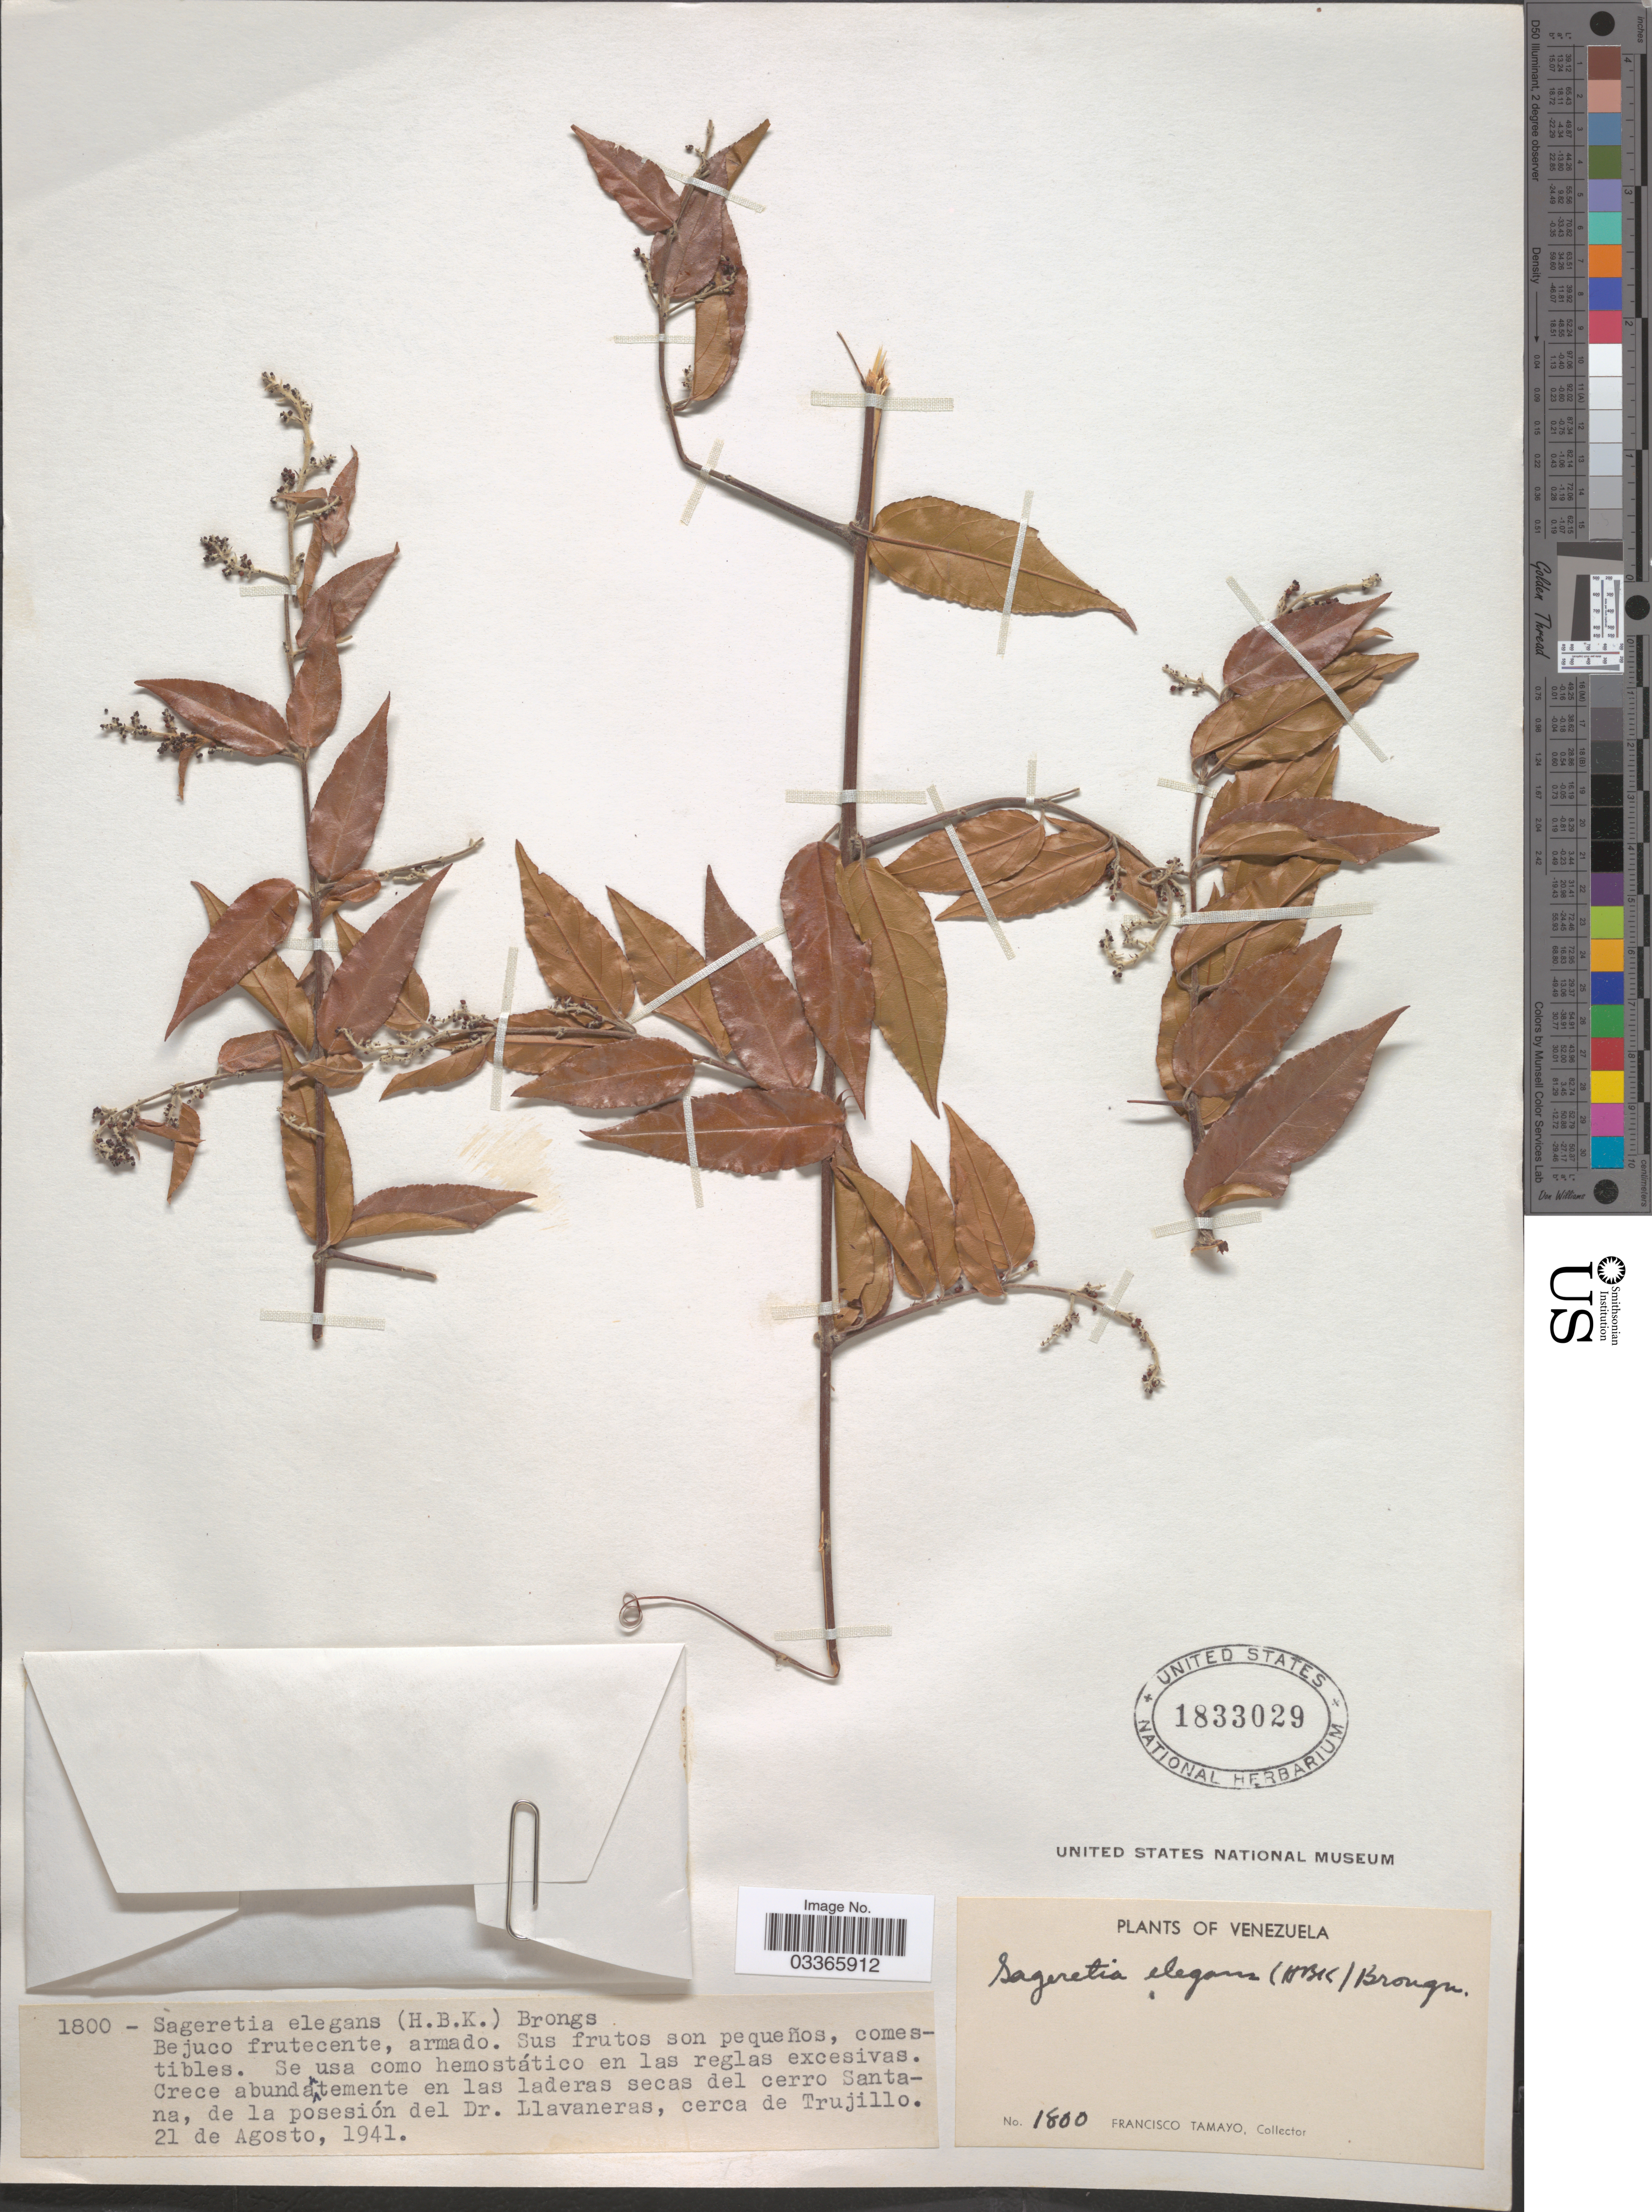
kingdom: Plantae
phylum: Tracheophyta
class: Magnoliopsida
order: Rosales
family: Rhamnaceae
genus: Sageretia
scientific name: Sageretia elegans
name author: (Kunth) Brongn.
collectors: F. Tamayo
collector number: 1800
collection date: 1941-08-21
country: Venezuela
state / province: Trujillo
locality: Crece abundantemente en las laderas secas del cerro Santana, de la posesión del Dr. Llavaneras, cerca de Trujillo.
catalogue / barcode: US 1833029